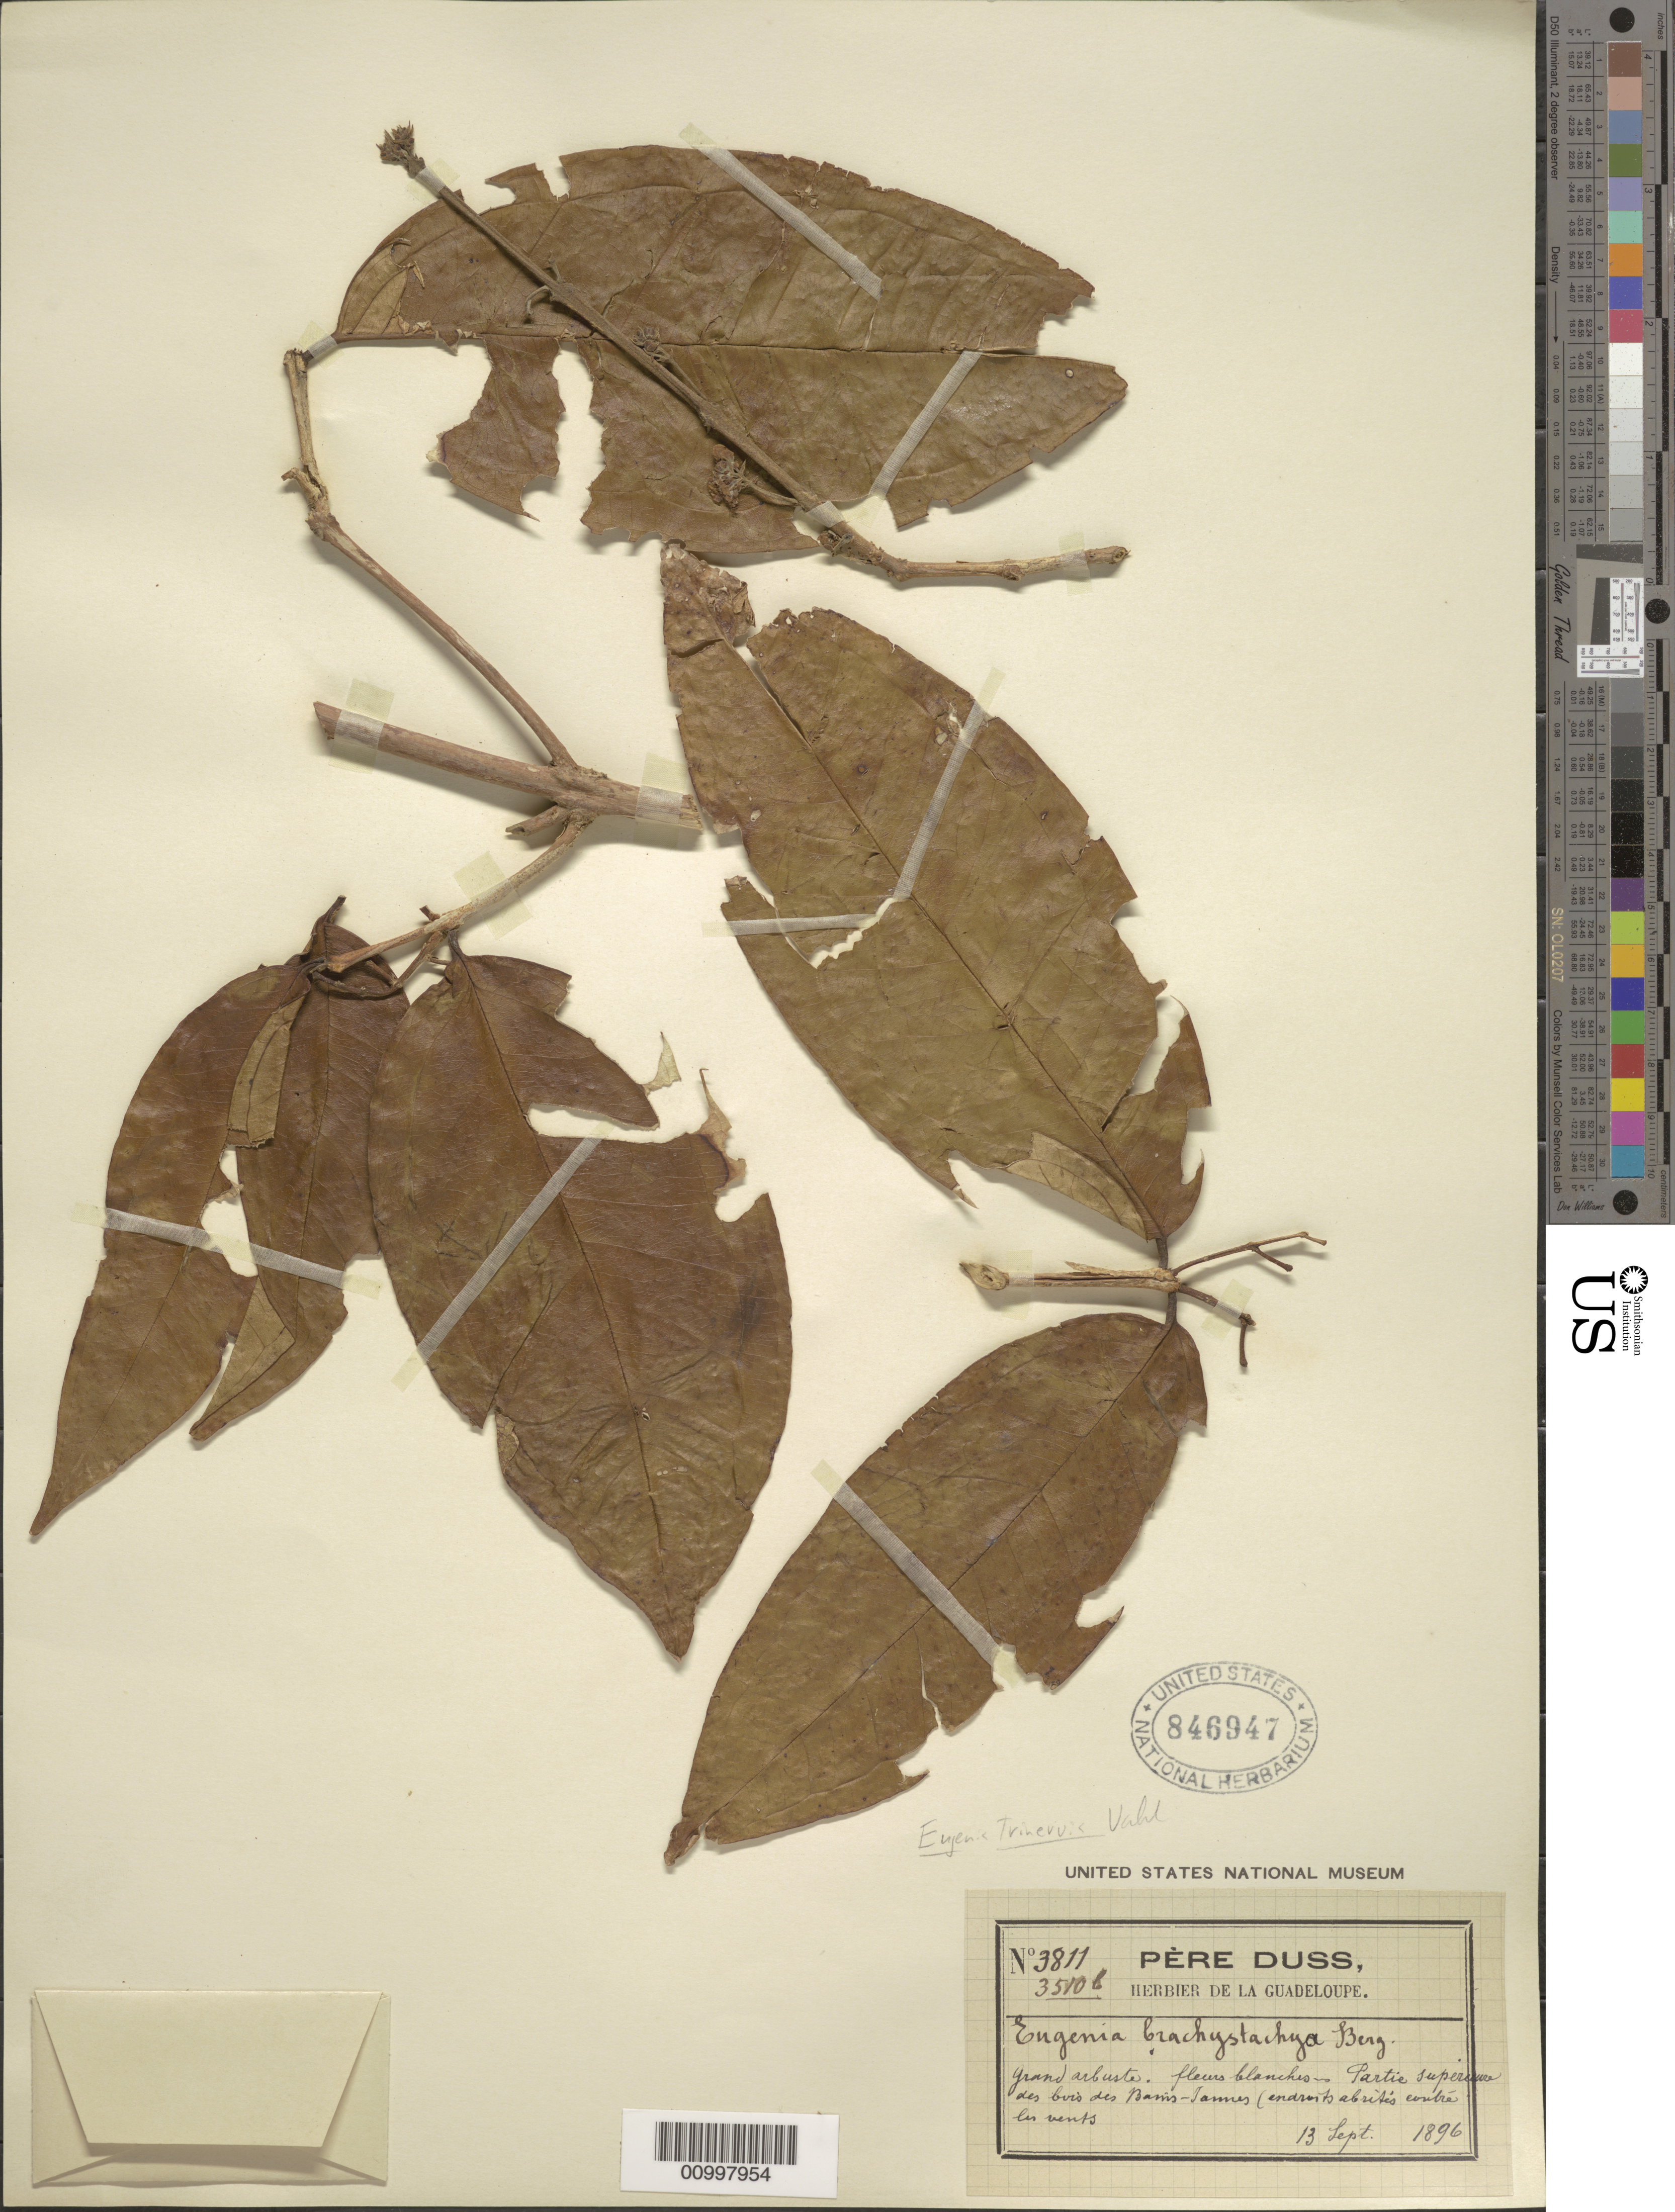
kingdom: Plantae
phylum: Tracheophyta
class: Magnoliopsida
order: Myrtales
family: Myrtaceae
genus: Eugenia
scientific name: Eugenia trinervia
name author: Vahl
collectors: Père Duss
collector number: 3811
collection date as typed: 13 Sep 1896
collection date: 1896-09-13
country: Guadeloupe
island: Basse Terre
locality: Bains-Jaunes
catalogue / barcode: US 846947